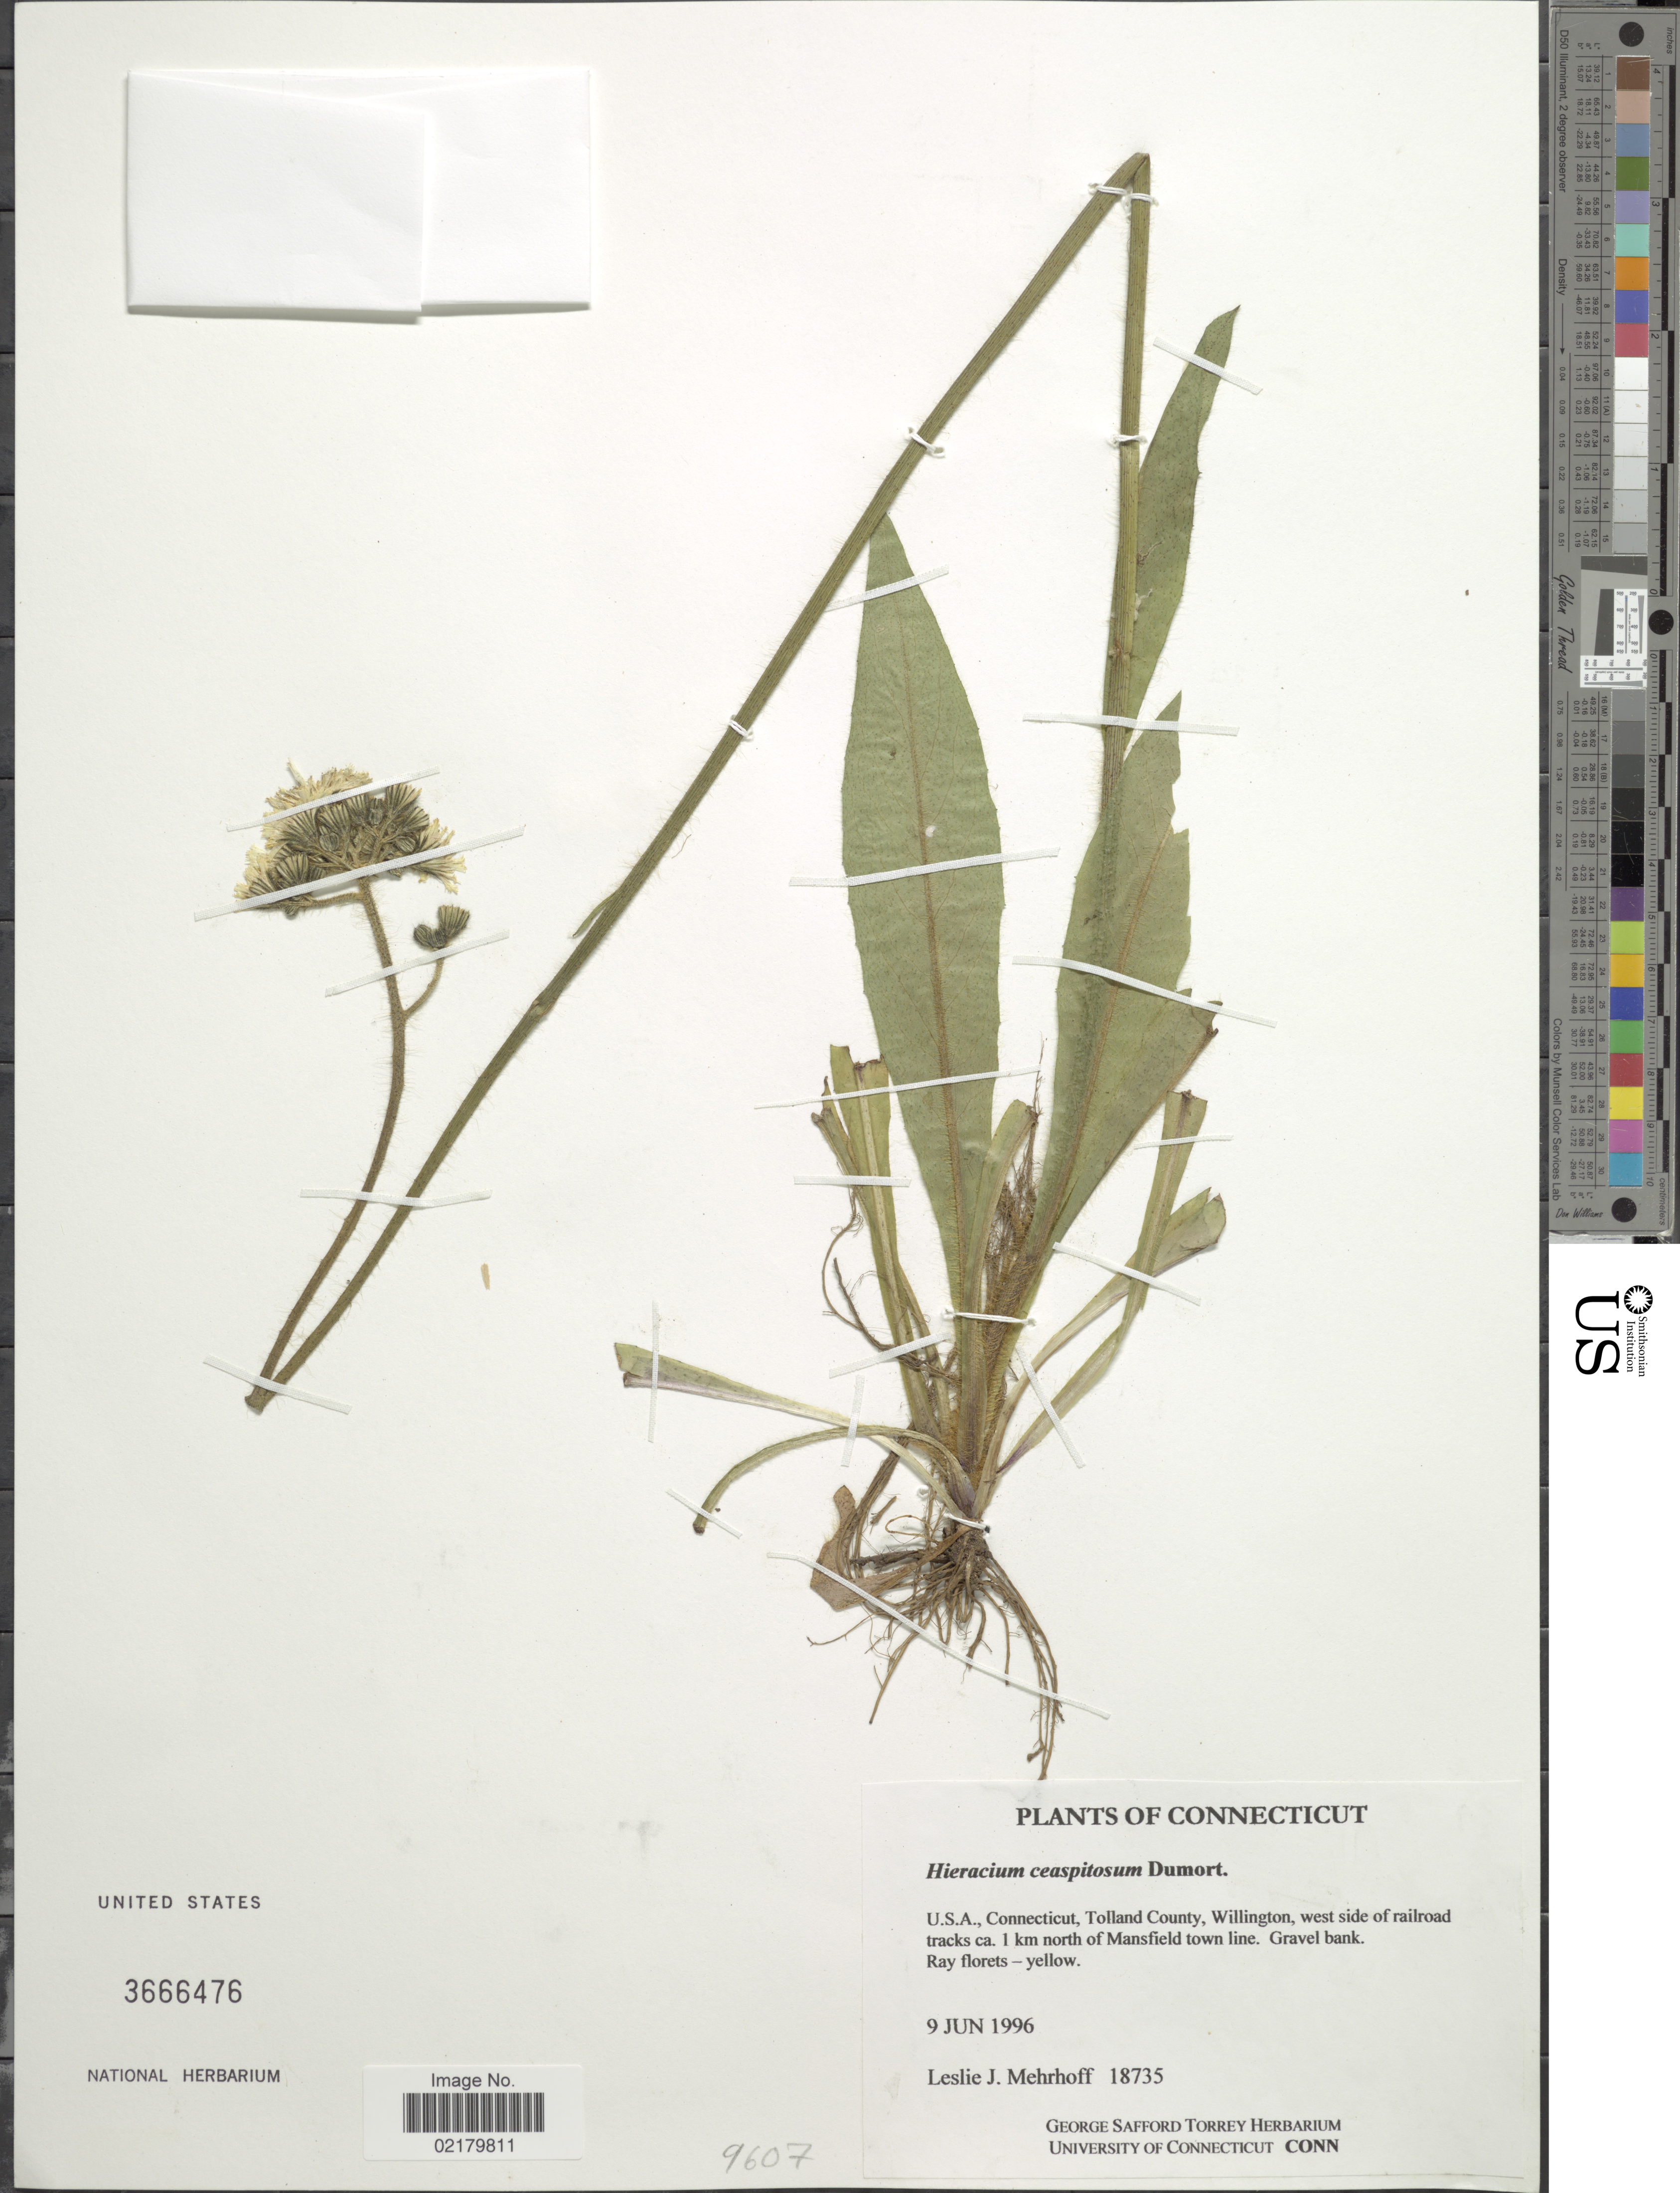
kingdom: Plantae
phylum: Tracheophyta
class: Magnoliopsida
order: Asterales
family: Asteraceae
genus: Pilosella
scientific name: Pilosella caespitosa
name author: (Dumort.) P. D. Sell & C. West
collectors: L. Mehrhoff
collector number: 18735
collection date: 1996-06-09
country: United States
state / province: Connecticut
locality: Tolland County, Willington, west side of railroad tracks ca. 1 km north of Mansfield town line. Gravel bank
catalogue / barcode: US 3666476